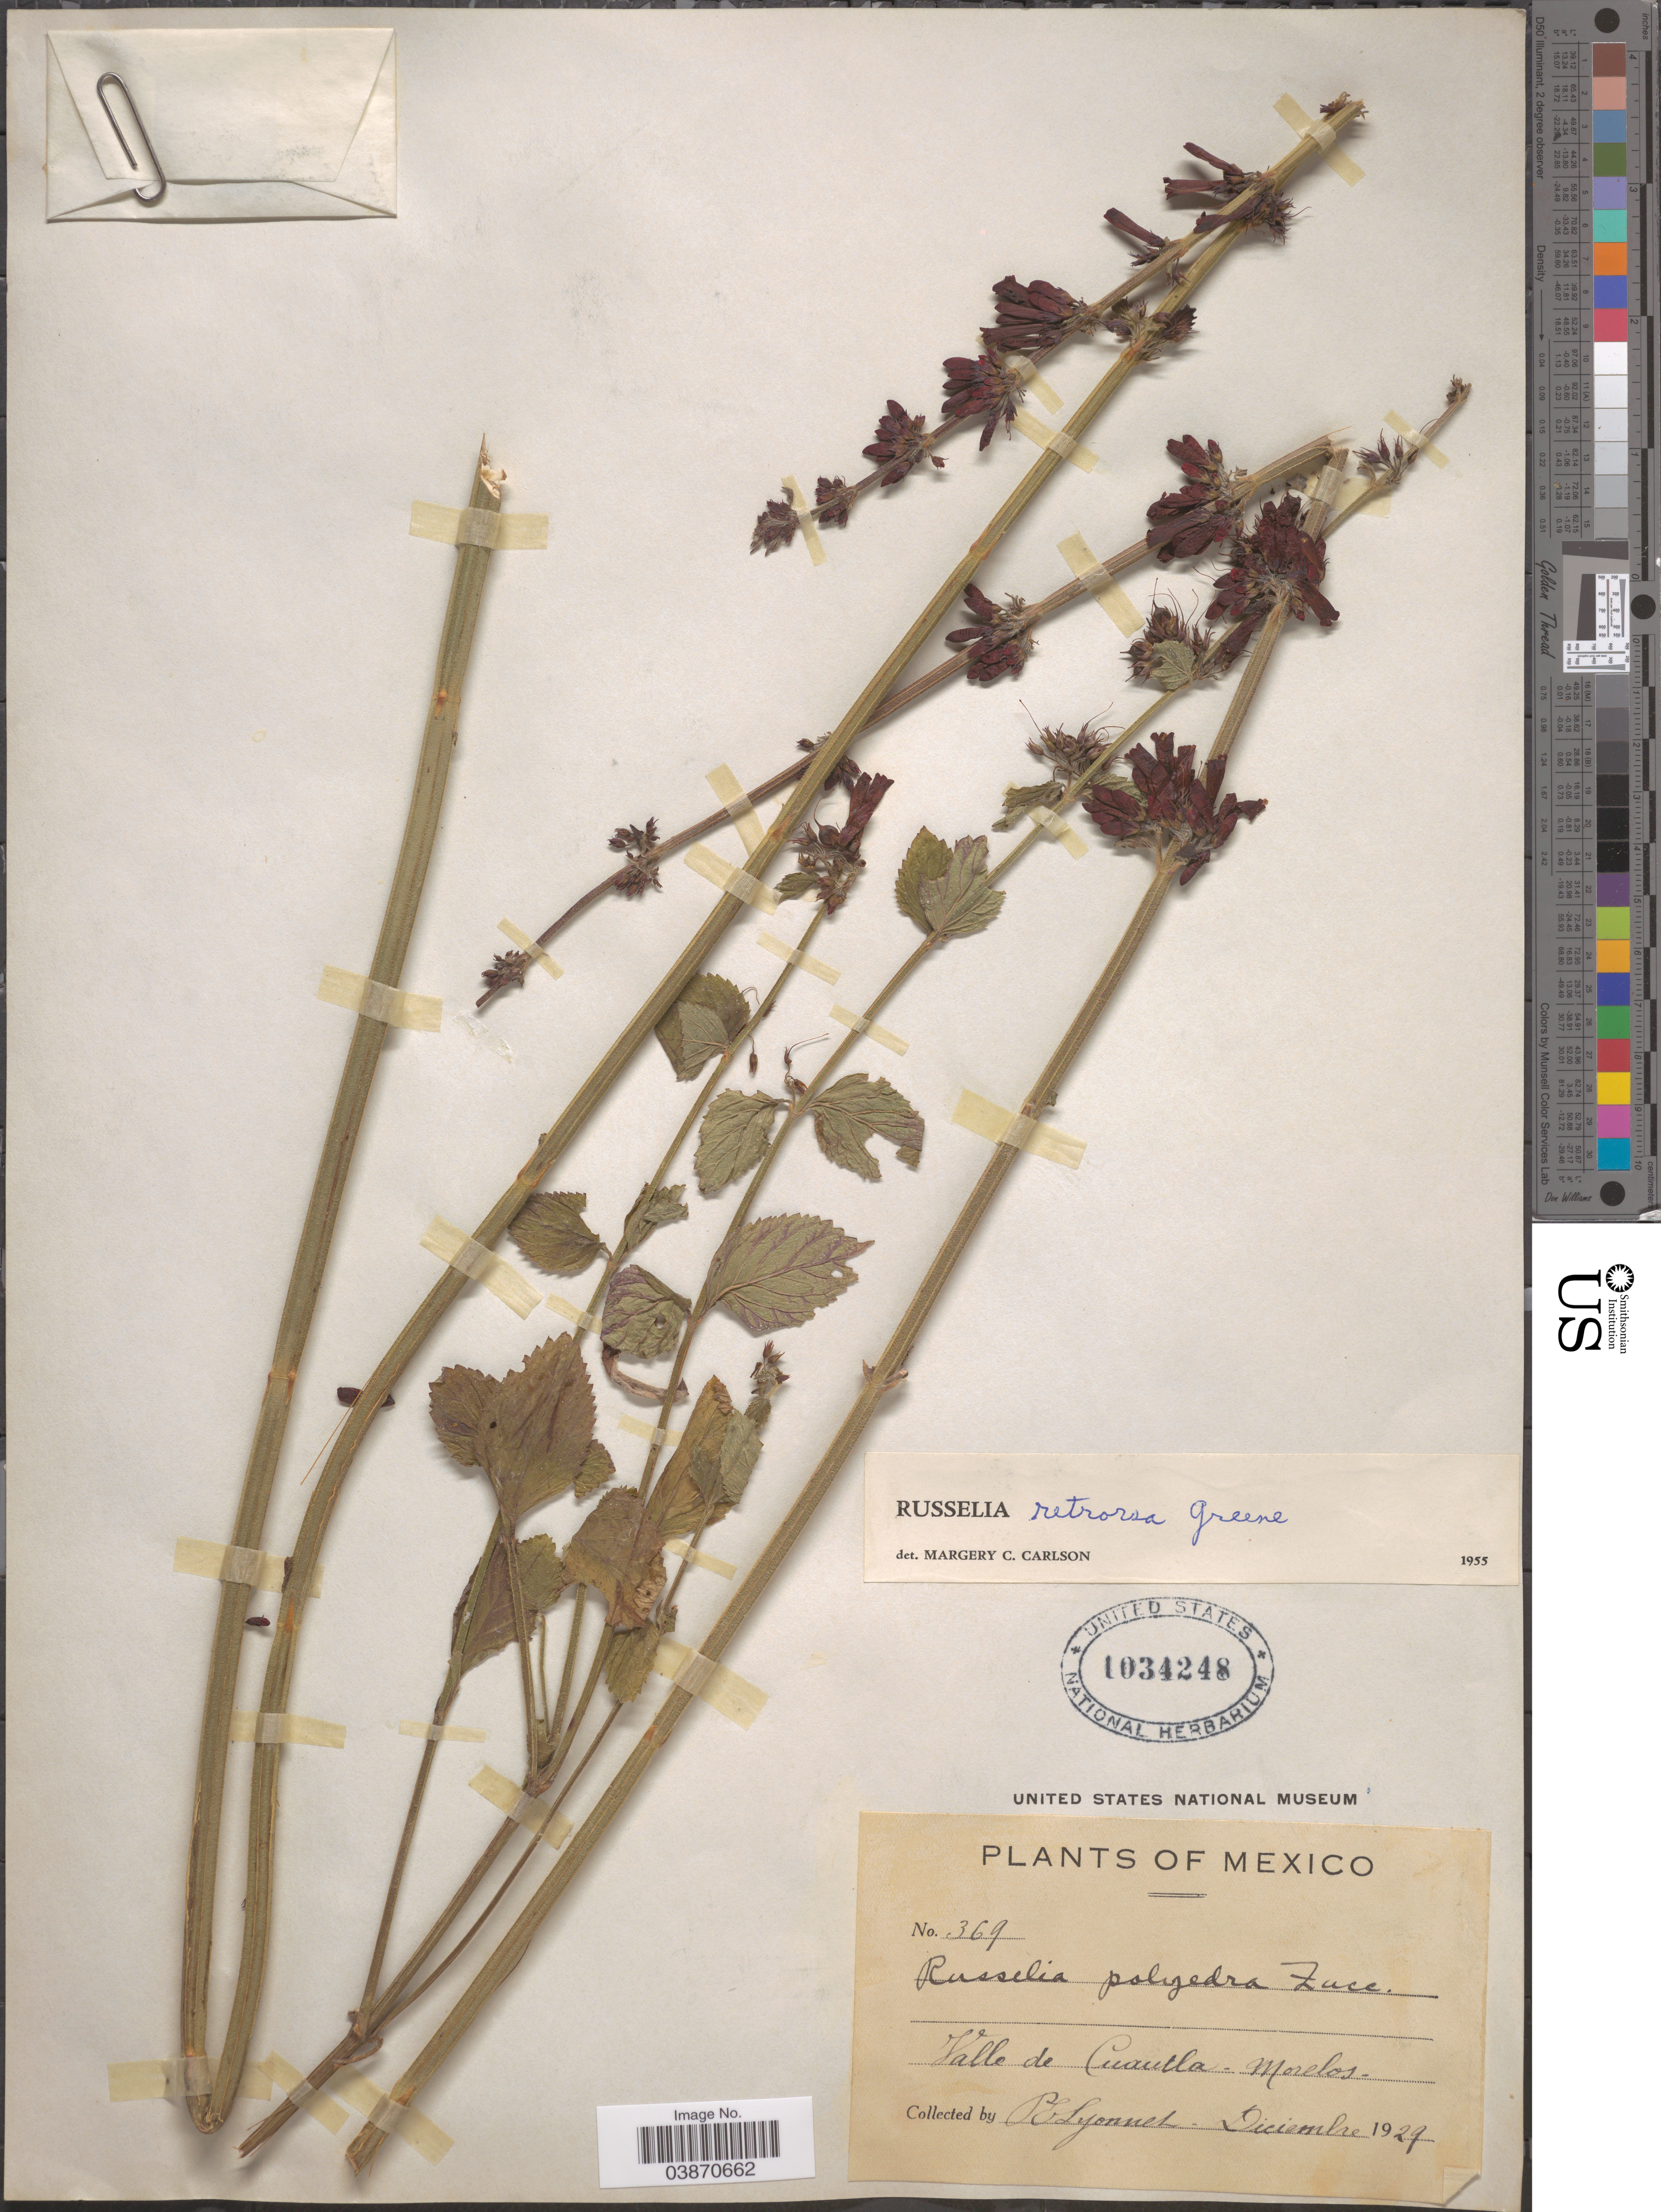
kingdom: Plantae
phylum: Tracheophyta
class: Magnoliopsida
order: Lamiales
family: Plantaginaceae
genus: Russelia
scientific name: Russelia retrorsa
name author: Greene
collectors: P. Lyonnet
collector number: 369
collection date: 1929-12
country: Mexico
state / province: Morelos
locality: Valle de Cuautla.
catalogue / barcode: US 1034248